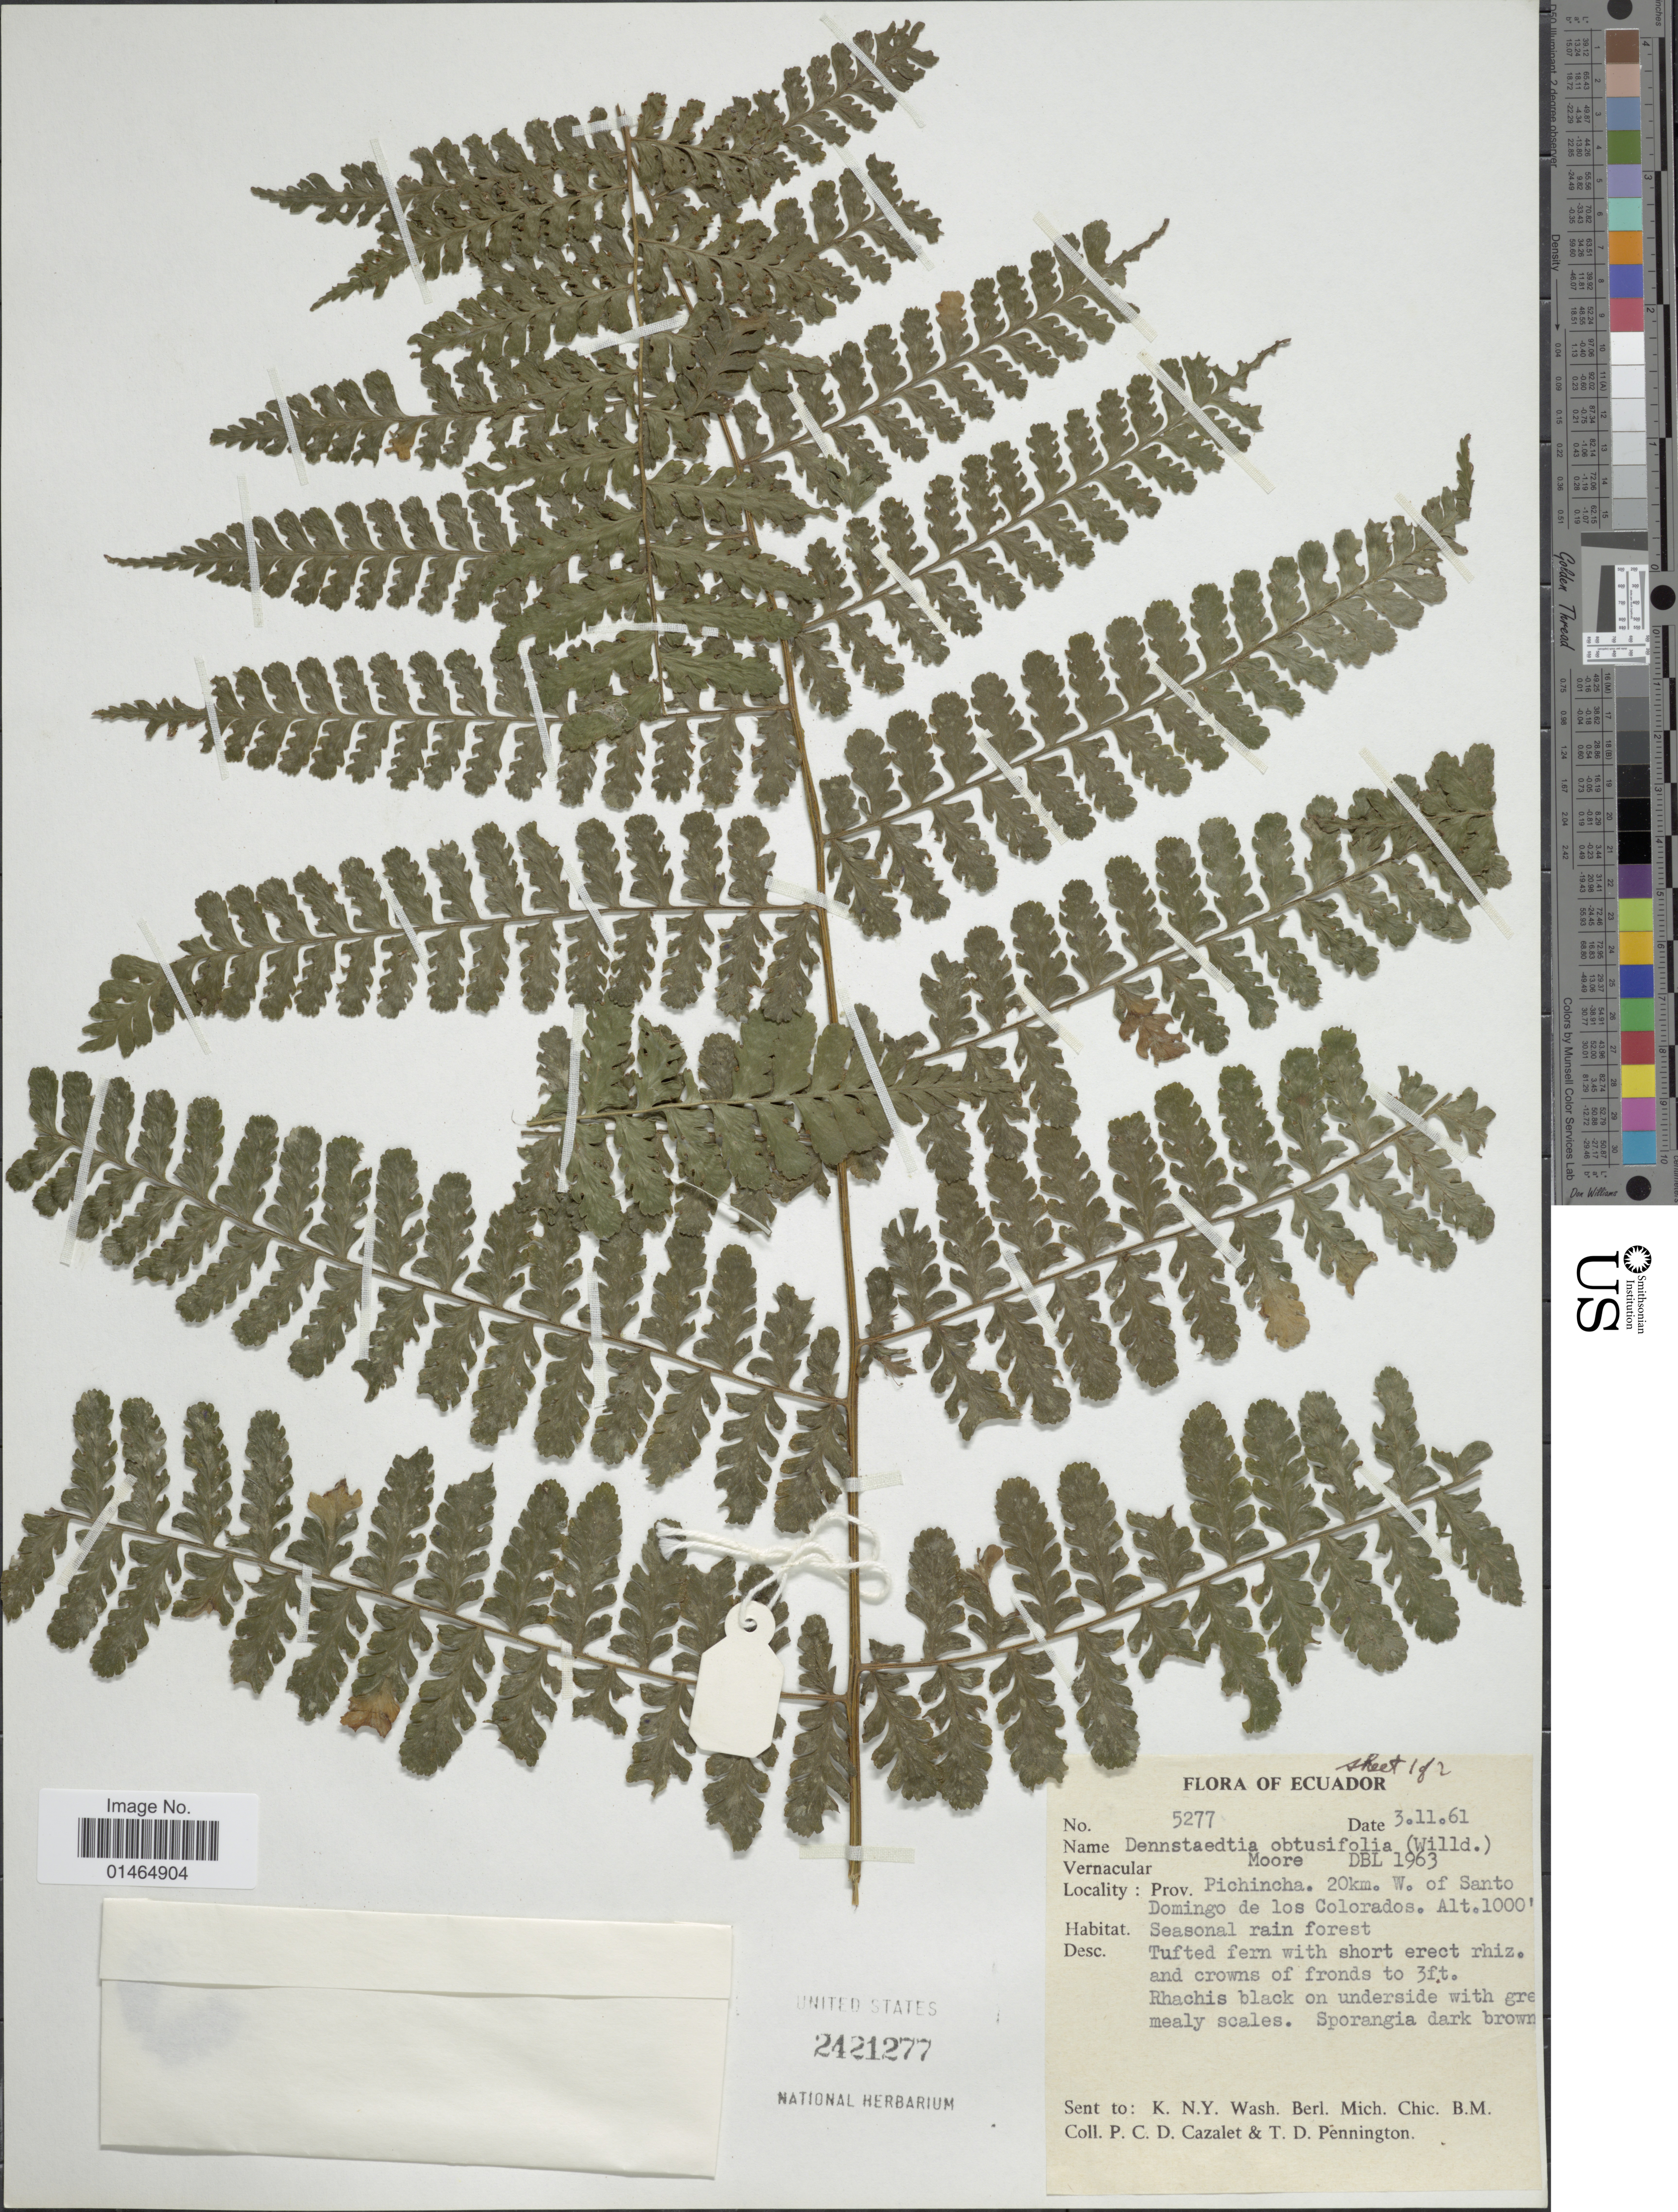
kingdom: Plantae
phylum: Tracheophyta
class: Polypodiopsida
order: Polypodiales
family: Dennstaedtiaceae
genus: Dennstaedtia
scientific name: Dennstaedtia obtusifolia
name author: (Willd.) T. Moore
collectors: P. C. D. Cazalet & T. D. Pennington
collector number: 5277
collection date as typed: Transcribed d/m/y: 3/11/61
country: Ecuador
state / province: Pichincha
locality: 20km W. of Santo Domingo de los Colorados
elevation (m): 305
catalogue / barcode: US 2421277